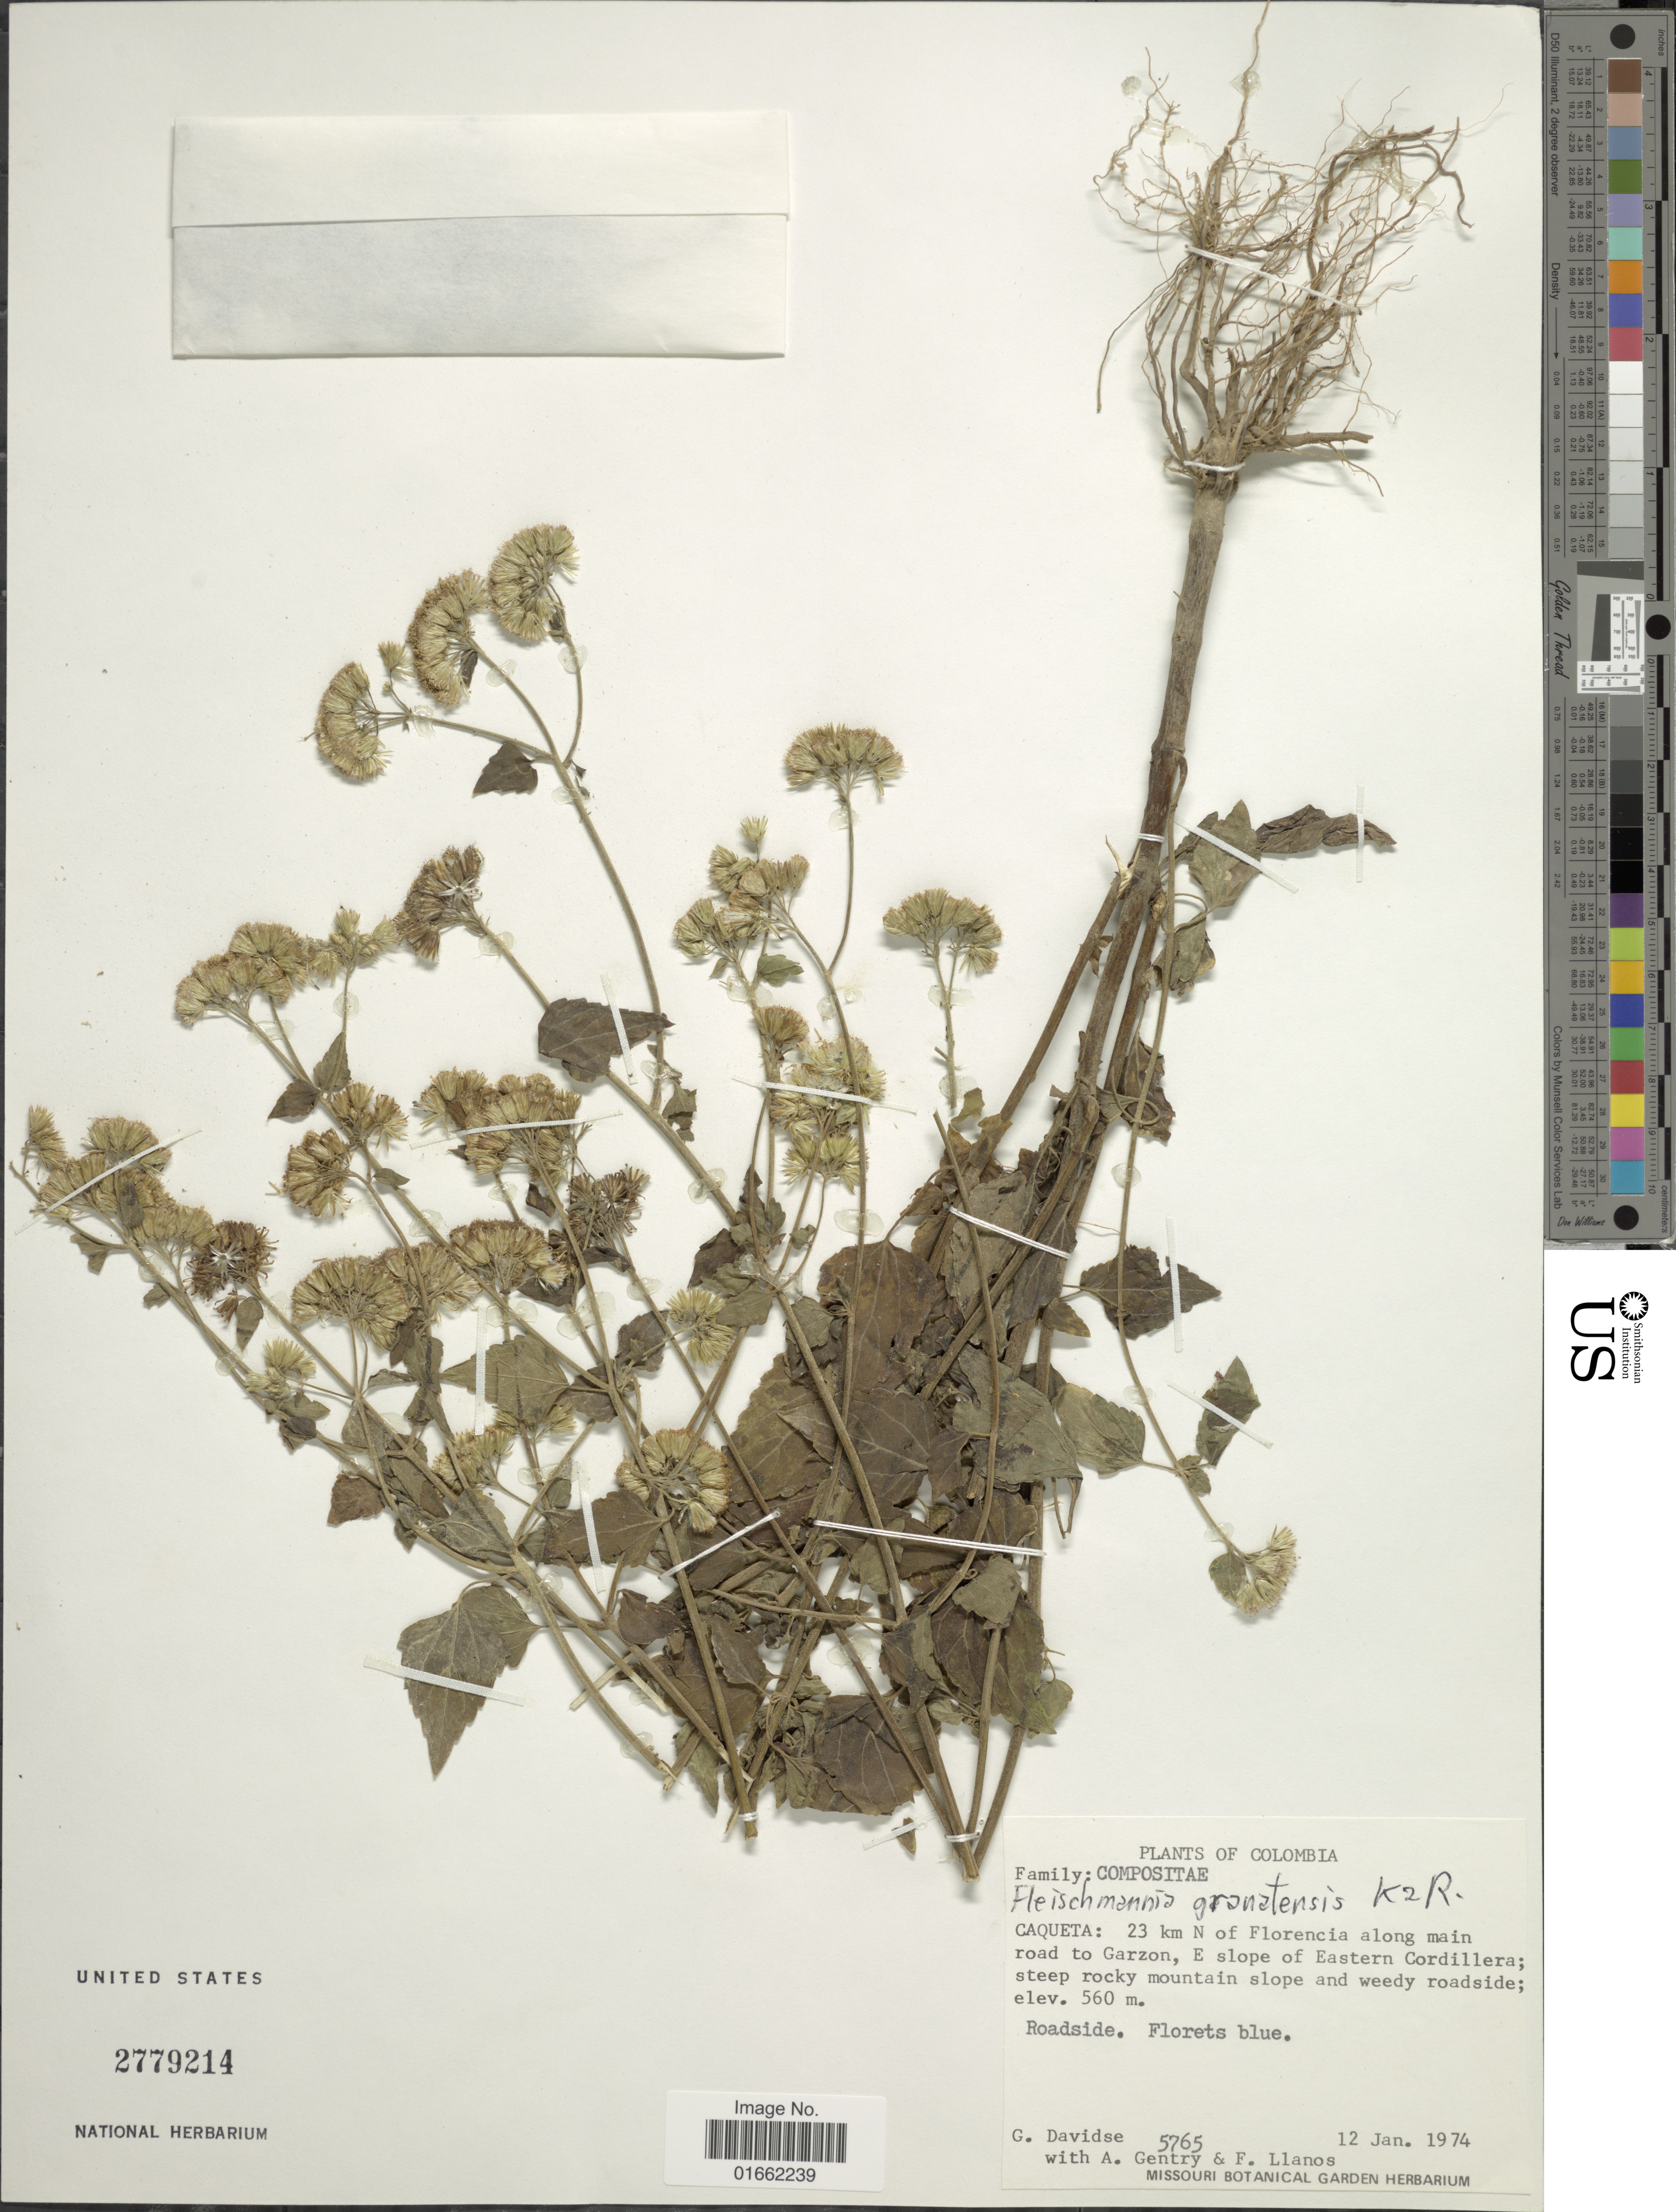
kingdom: Plantae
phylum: Tracheophyta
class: Magnoliopsida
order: Asterales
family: Asteraceae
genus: Fleischmannia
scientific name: Fleischmannia granatensis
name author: R.M. King & H. Rob.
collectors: G. Davidse, A. H. Gentry & F. Llanos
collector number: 5765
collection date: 1974-01-12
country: Colombia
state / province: Caquetá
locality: Caqueta: 23 km N of Florencia along main road to Garzon, E slope of Eastern Cordillera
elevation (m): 560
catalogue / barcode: US 2779214